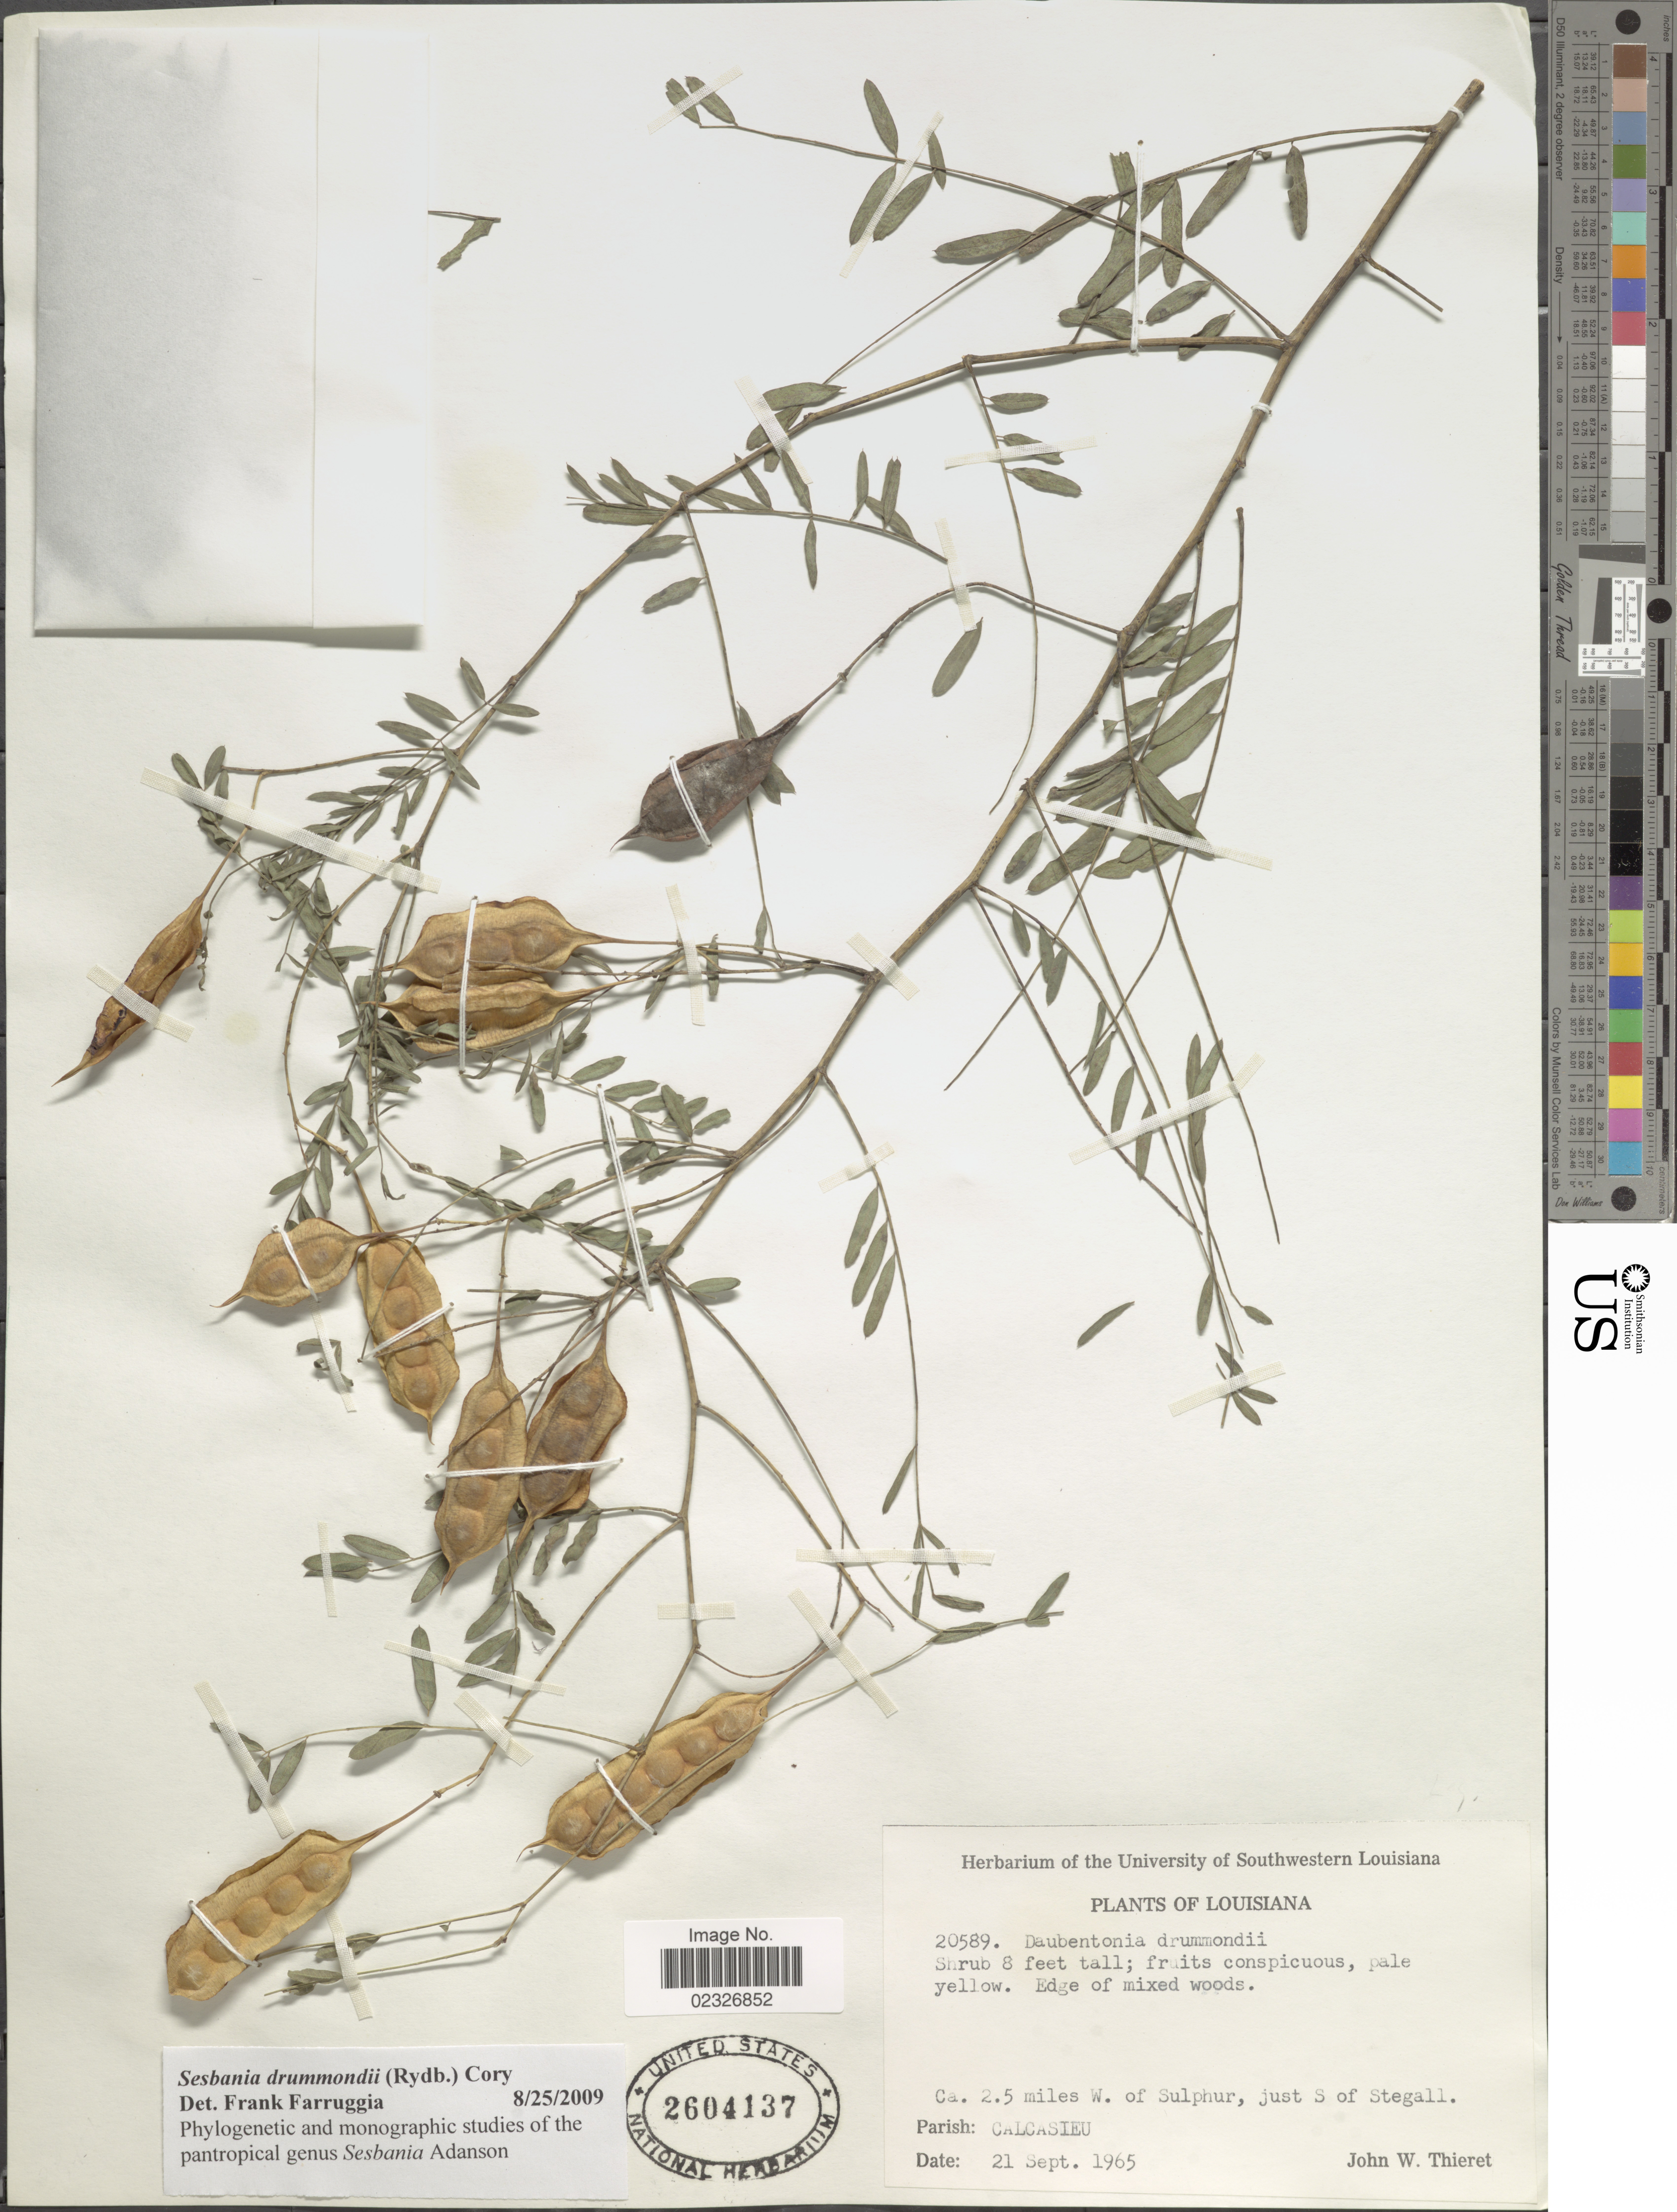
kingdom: Plantae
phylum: Tracheophyta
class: Magnoliopsida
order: Fabales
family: Fabaceae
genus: Sesbania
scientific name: Sesbania drummondii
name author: (Rydb.) Cory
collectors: J. W. Thieret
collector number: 20589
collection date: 1965-09-21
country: United States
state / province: Louisiana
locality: Ca. 2.5 miles W. of Sulphur, just S of Stegall. Parish: Calcasieu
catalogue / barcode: US 2604137